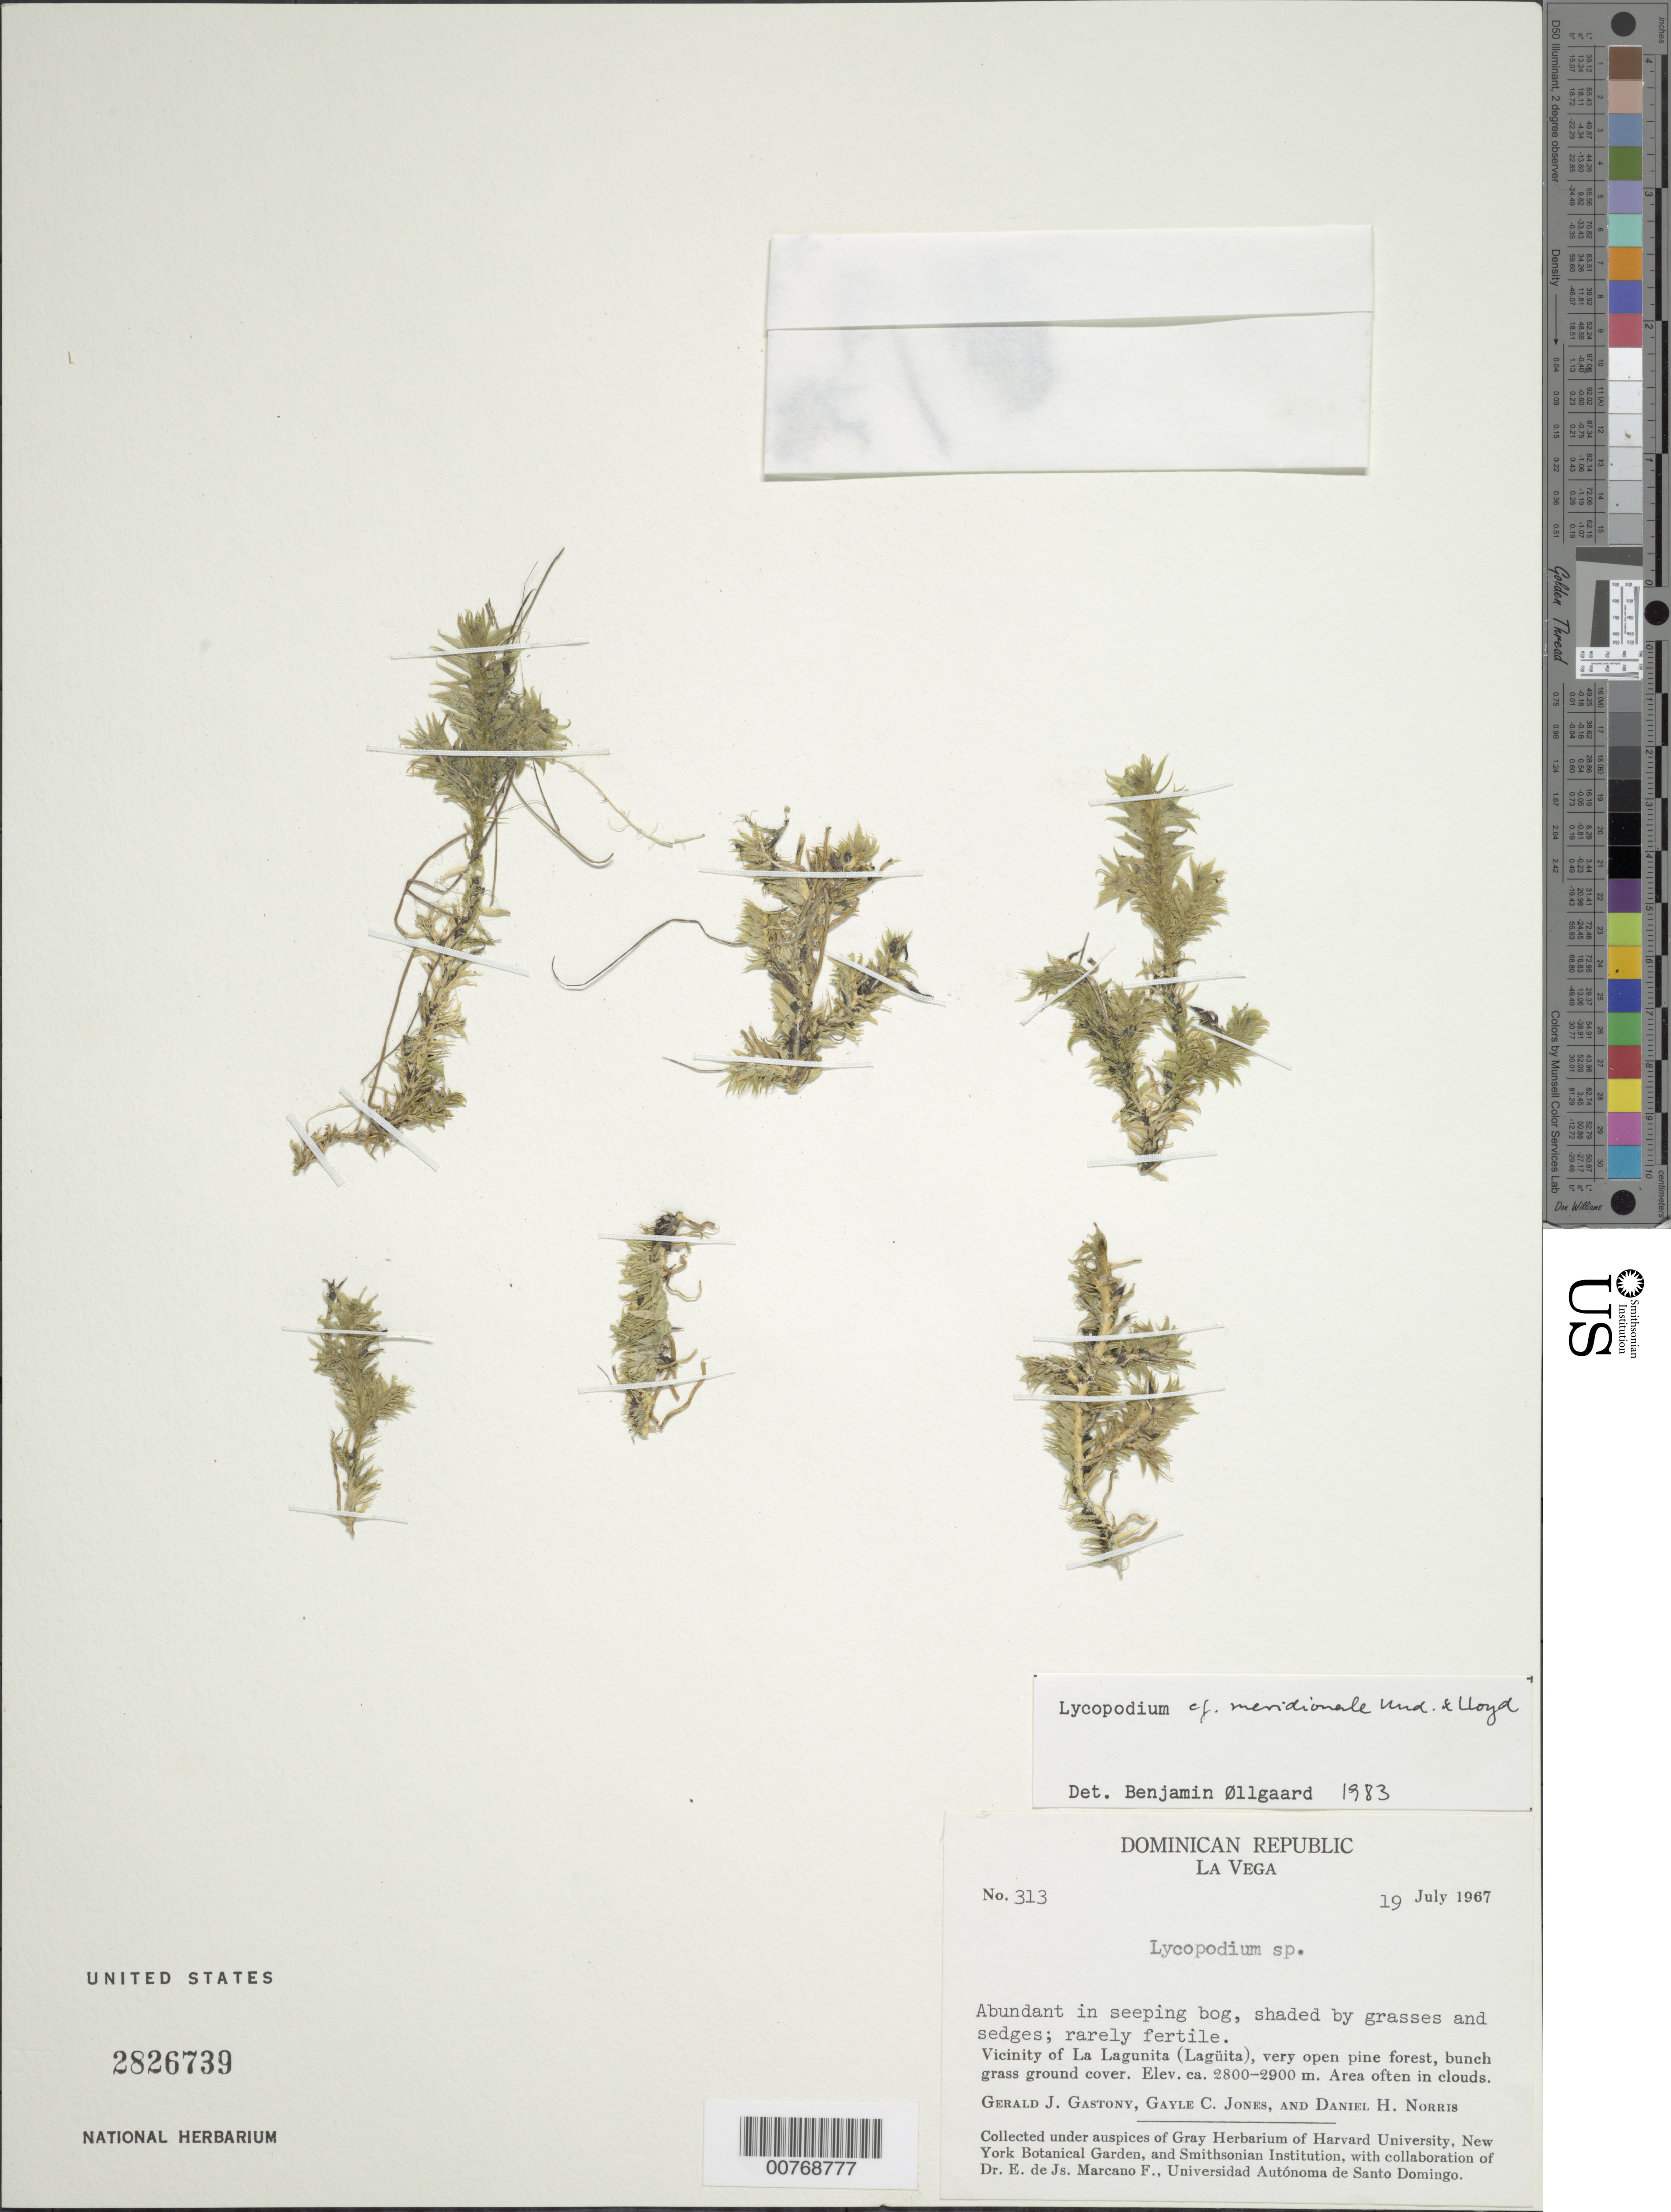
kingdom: Plantae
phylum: Tracheophyta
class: Lycopodiopsida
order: Lycopodiales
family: Lycopodiaceae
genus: Pseudolycopodiella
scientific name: Pseudolycopodiella meridionalis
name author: (Underw. & F.E. Lloyd) Holub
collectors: G. Gastony, G. C. Jones & D. H. Norris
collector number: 313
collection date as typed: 19 Jul 1967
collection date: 1967-07-19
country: Dominican Republic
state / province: La Vega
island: Hispaniola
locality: Vicinity of La Lagunita (Lagüita)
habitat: Very open pine forest, buch grass ground cover, in seeping bog, shaded by grasses and sedges. Area often in clouds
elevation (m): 2800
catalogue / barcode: US 2826739